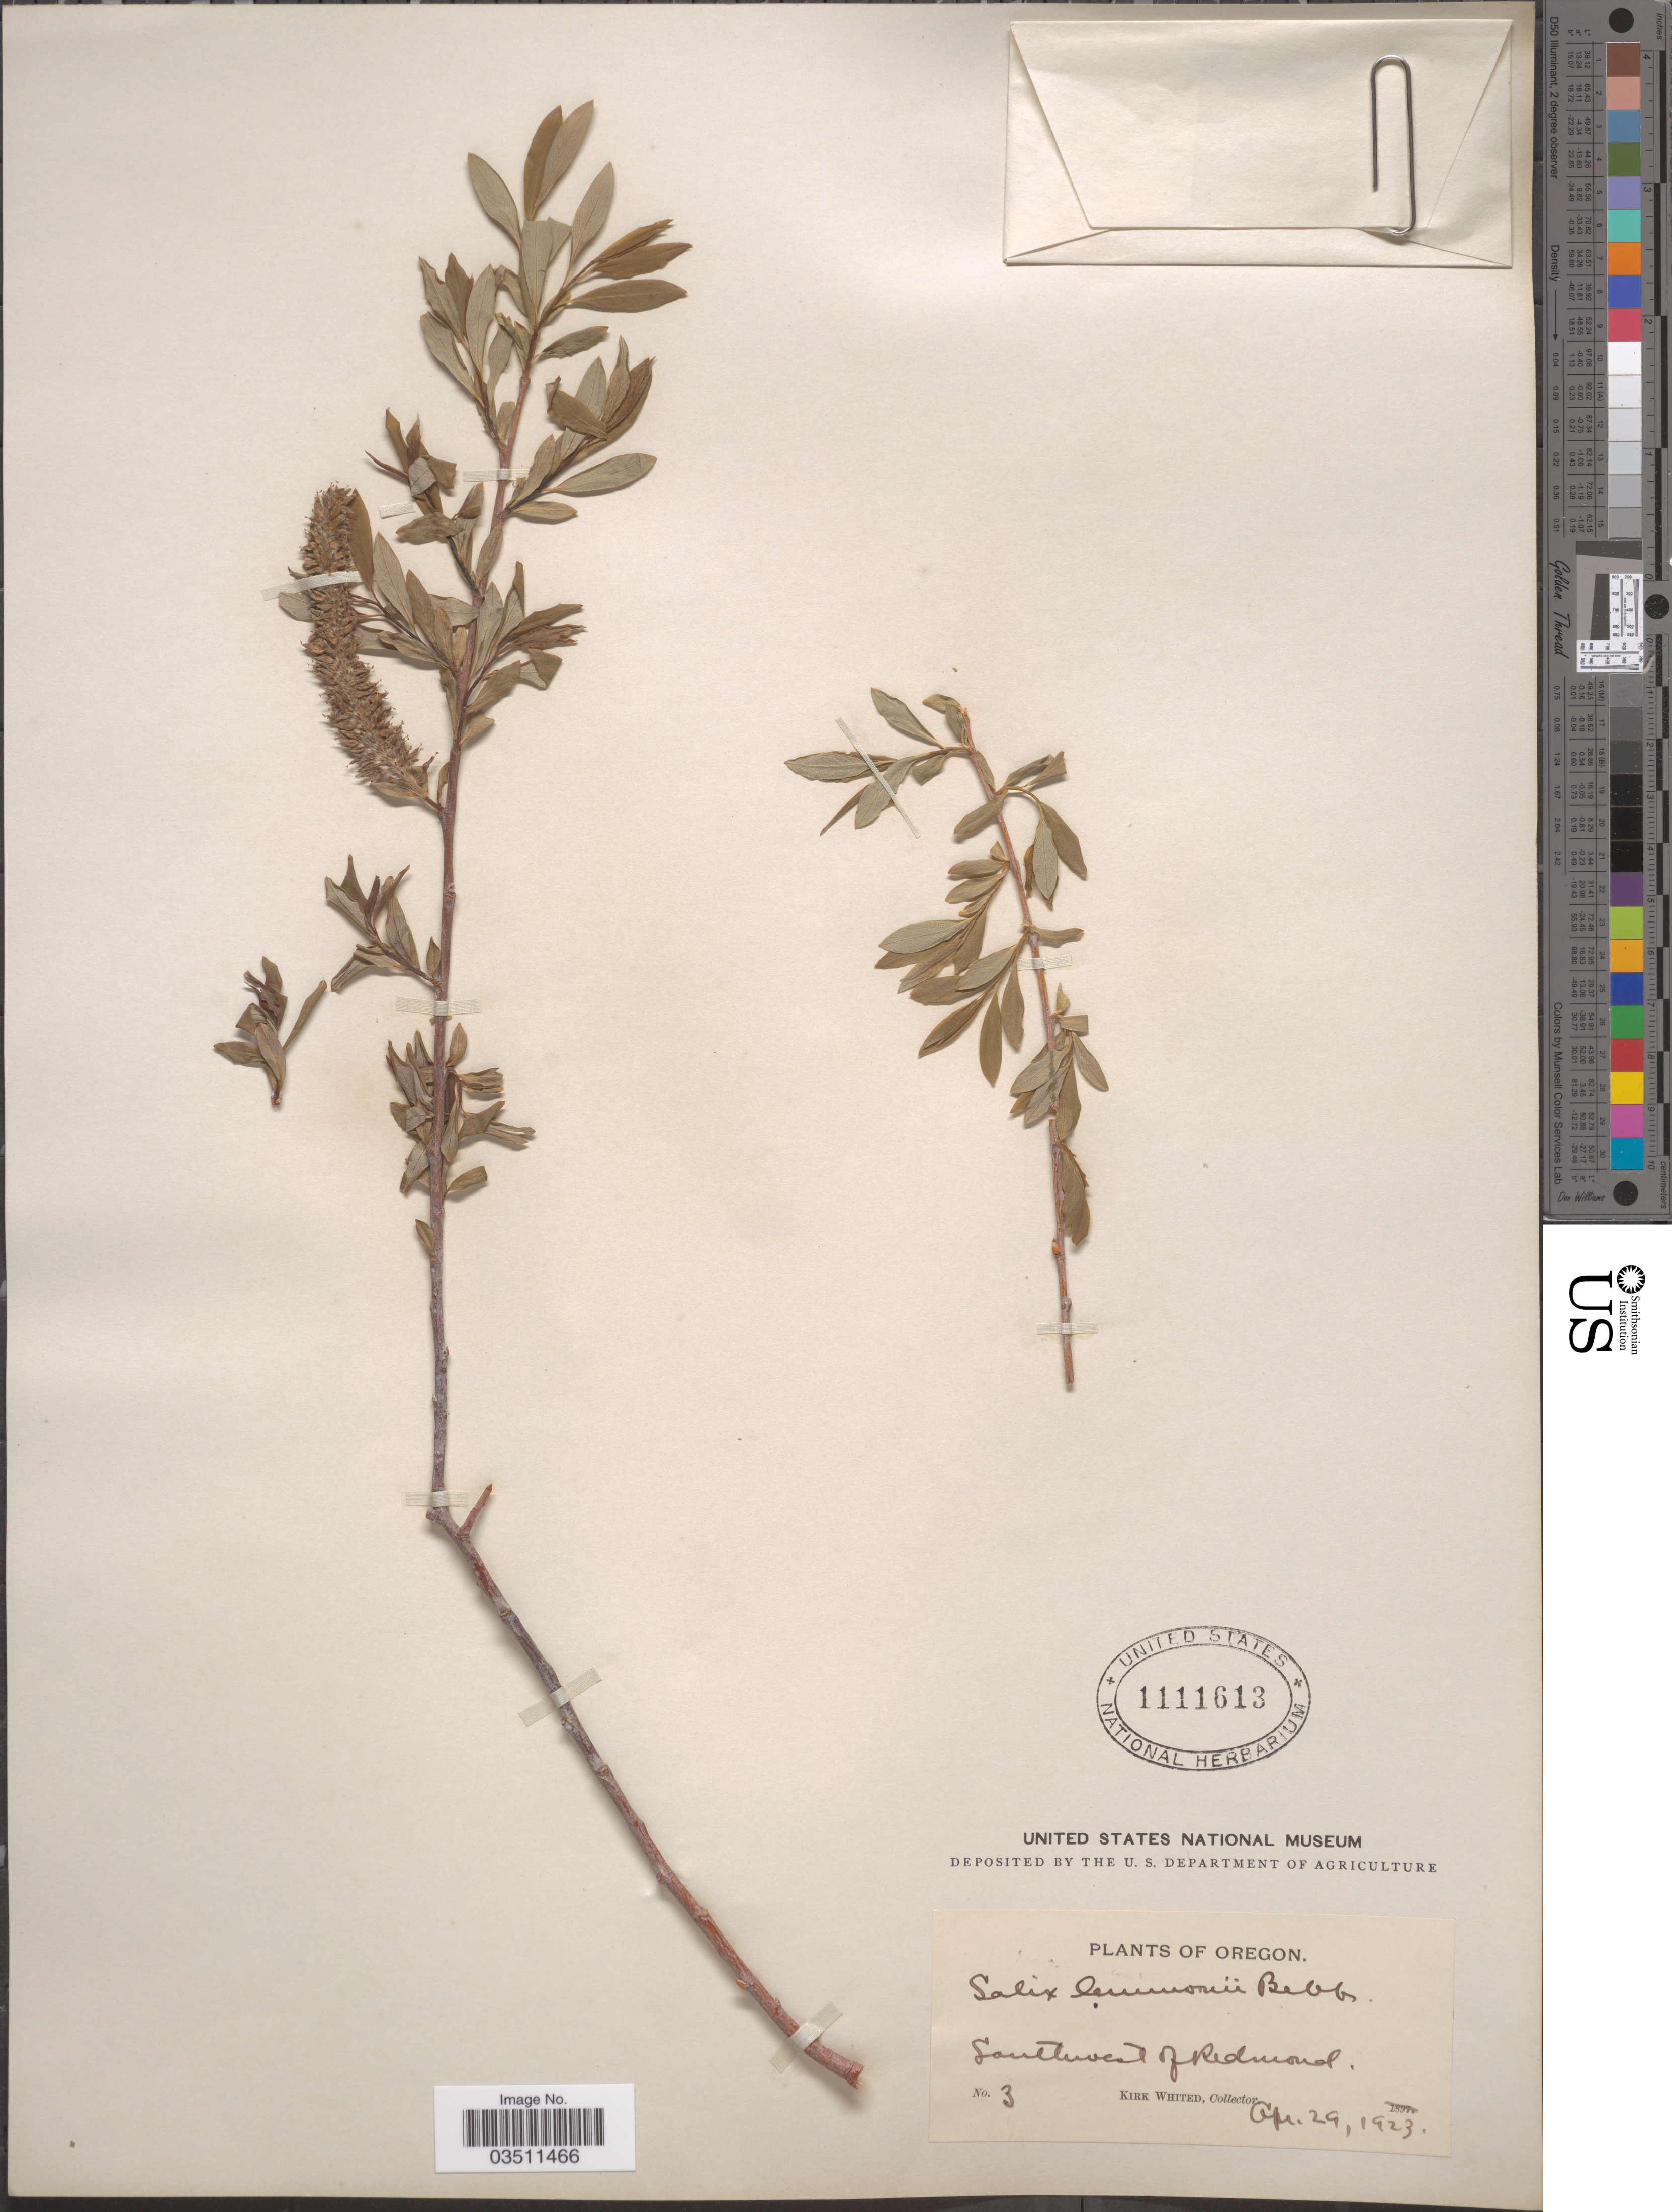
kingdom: Plantae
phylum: Tracheophyta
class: Magnoliopsida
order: Malpighiales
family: Salicaceae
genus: Salix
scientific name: Salix lemmonii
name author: Bebb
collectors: K. Whited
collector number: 3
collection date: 1923-04-29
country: United States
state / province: Oregon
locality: Southwest of Redmond.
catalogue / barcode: US 1111613